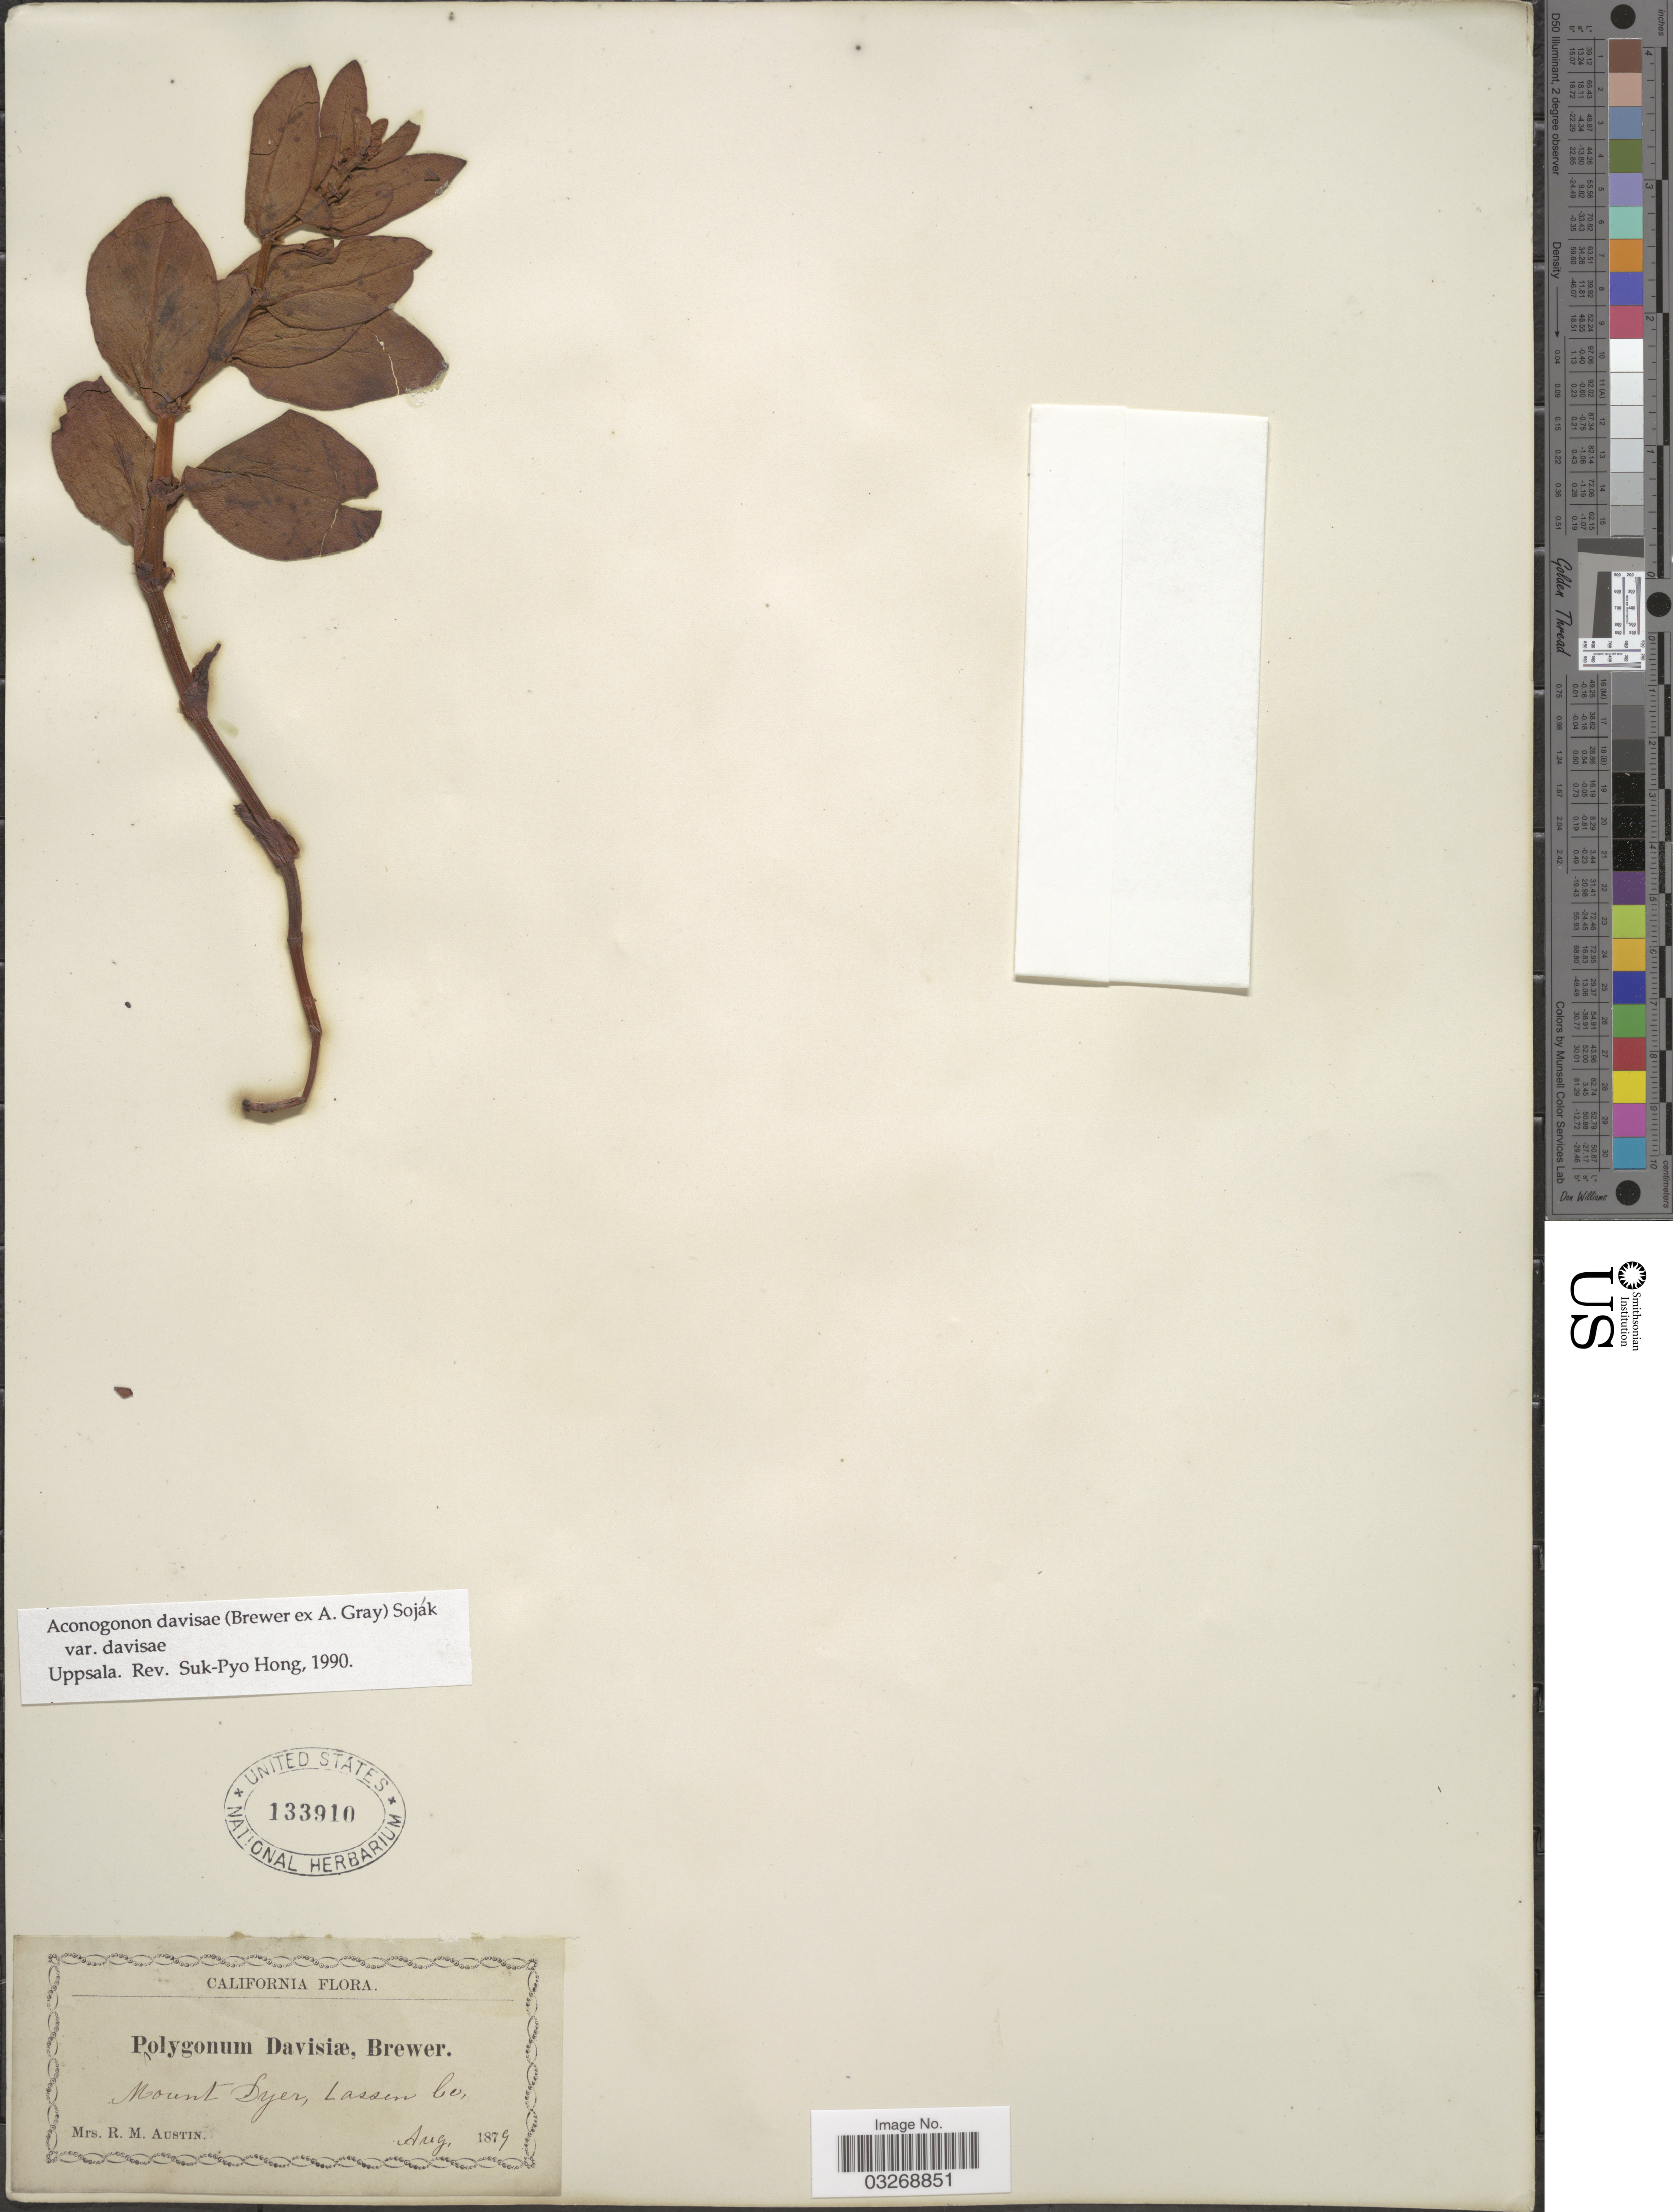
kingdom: Plantae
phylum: Tracheophyta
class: Magnoliopsida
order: Caryophyllales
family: Polygonaceae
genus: Koenigia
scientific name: Koenigia davisiae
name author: (W.H. Brewer ex A. Gray) T.M. Schust. & Reveal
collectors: R. Austin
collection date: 1879-08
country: United States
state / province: California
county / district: Lassen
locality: Mount Dyer, Lassen Co.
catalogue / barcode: US 133910